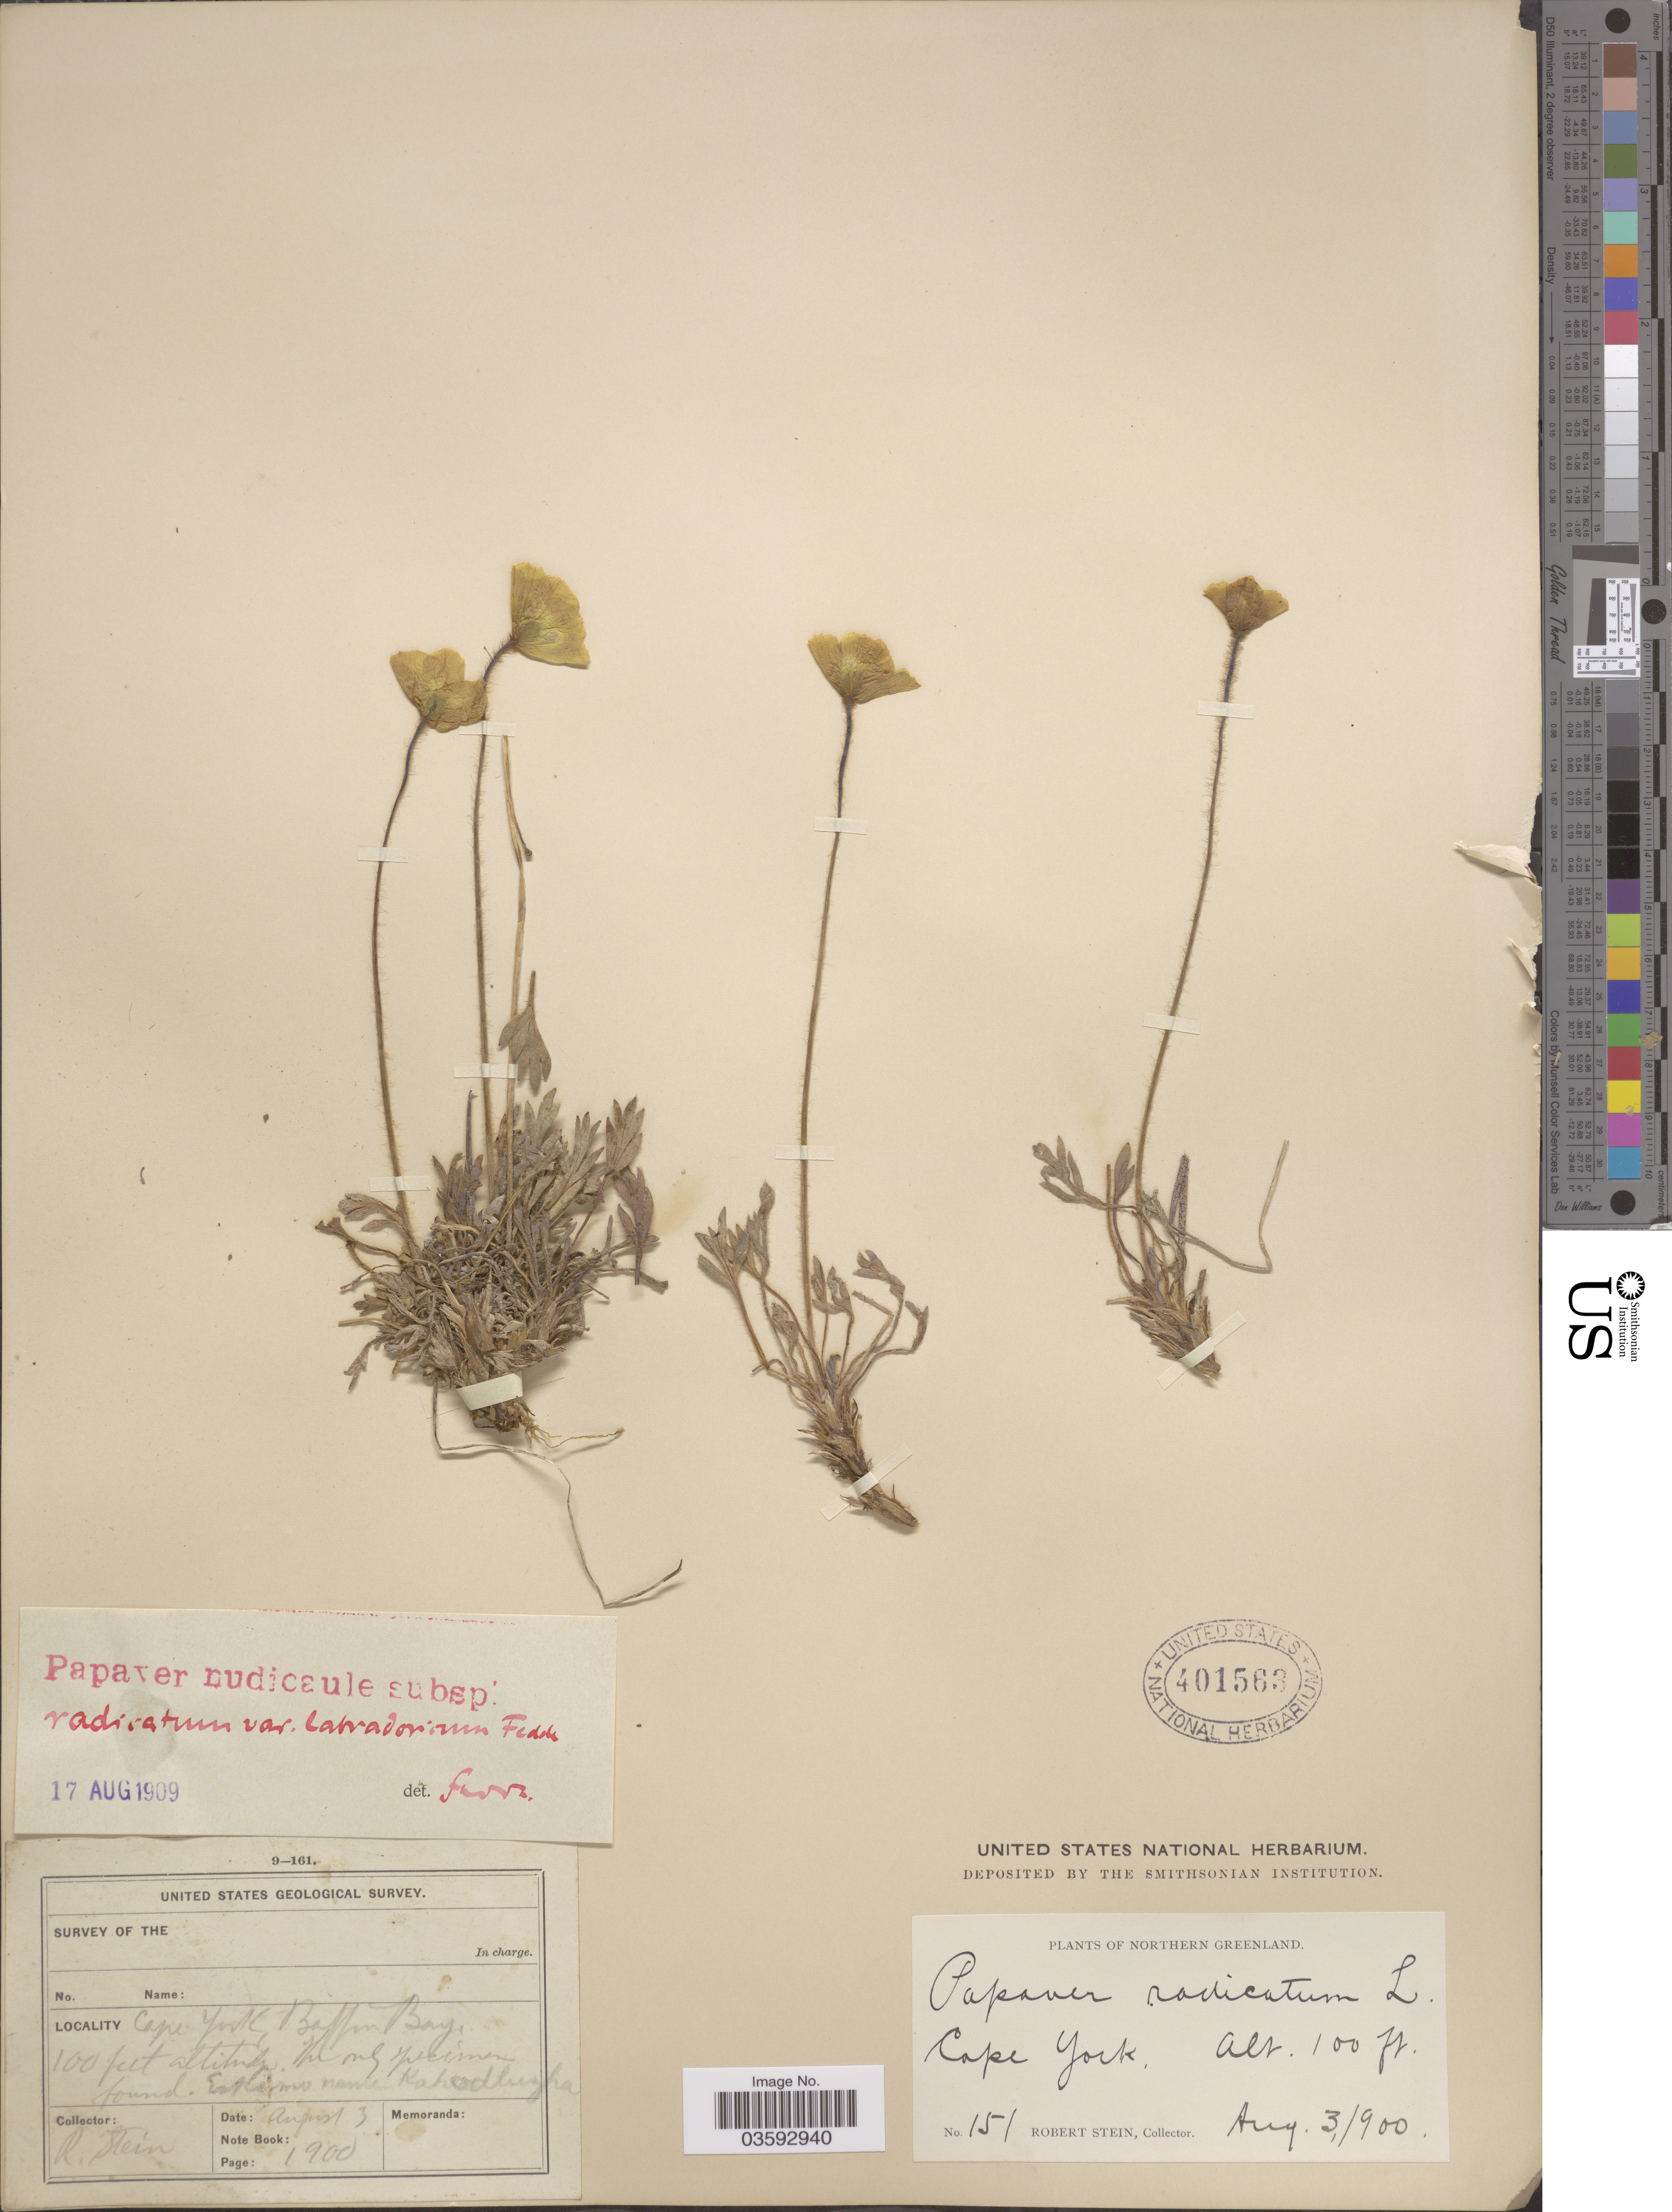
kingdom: Plantae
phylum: Tracheophyta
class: Magnoliopsida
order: Ranunculales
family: Papaveraceae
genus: Papaver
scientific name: Papaver nudicaule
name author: L.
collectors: R. Stein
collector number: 151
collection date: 1900-08-03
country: Greenland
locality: Northern Greenland. Cape York, Baffin Bay.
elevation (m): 30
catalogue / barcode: US 401563